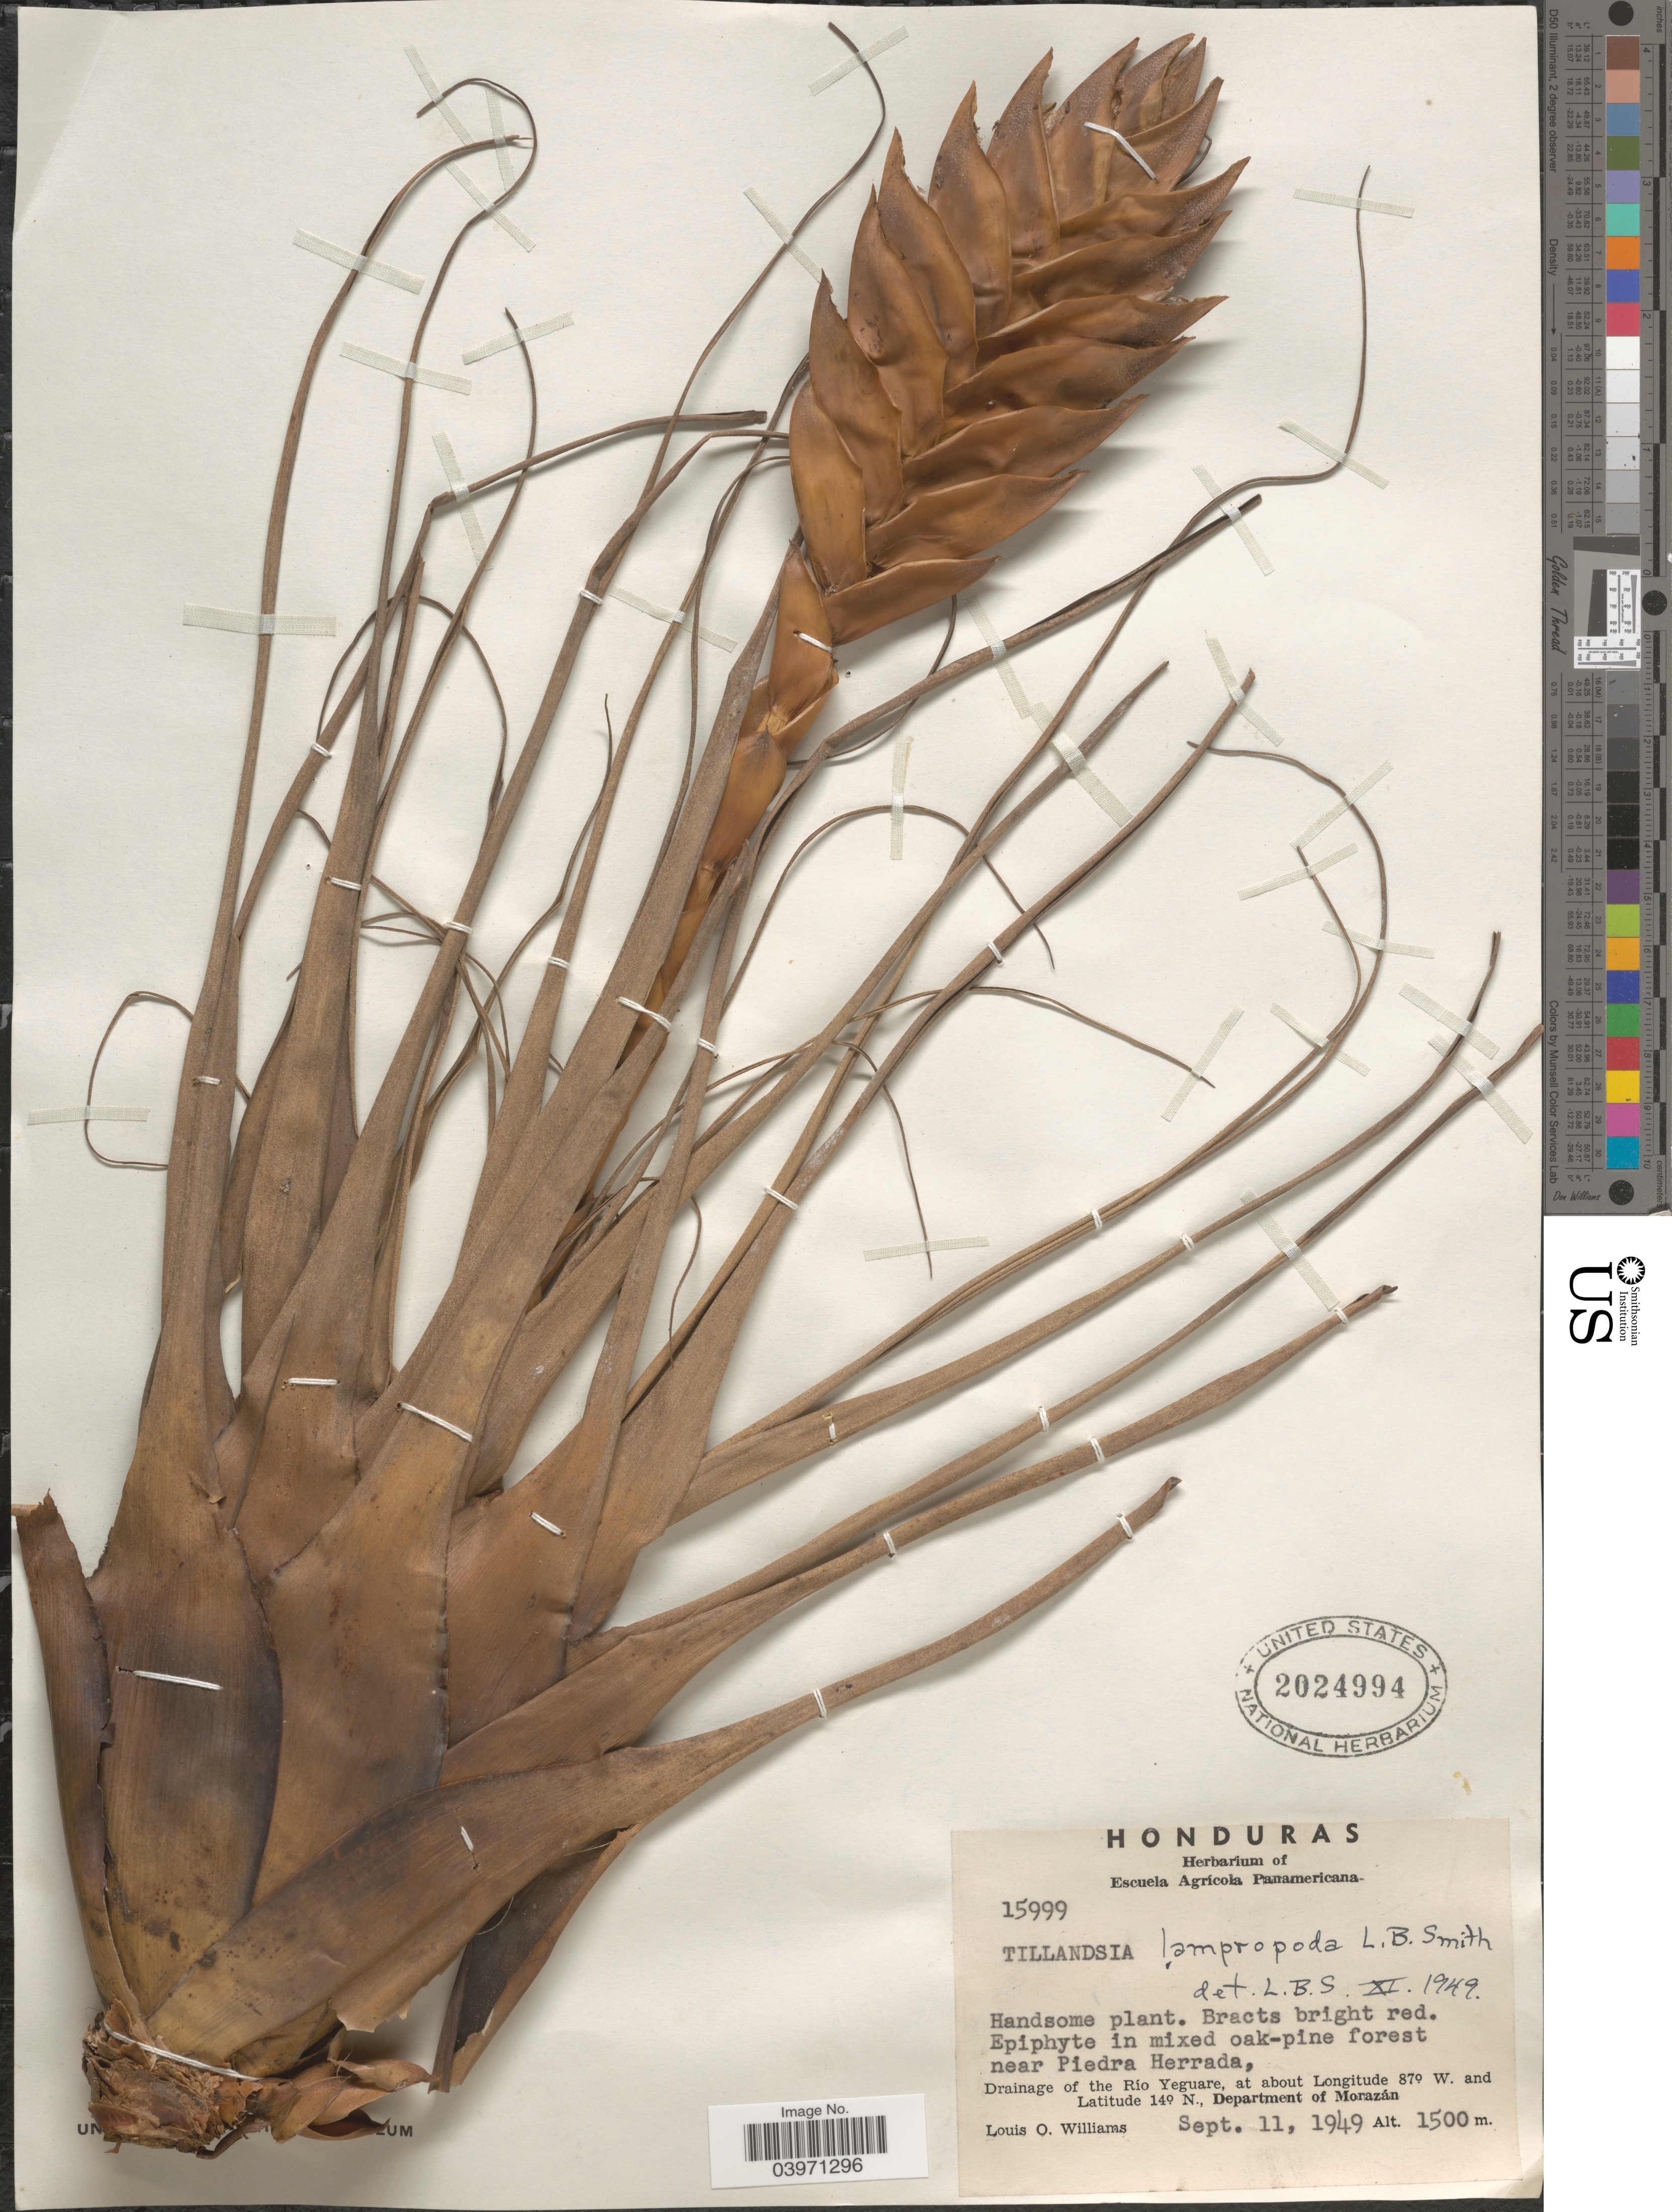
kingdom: Plantae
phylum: Tracheophyta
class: Liliopsida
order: Poales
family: Bromeliaceae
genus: Tillandsia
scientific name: Tillandsia lampropoda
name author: L.B. Sm.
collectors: L. O. Williams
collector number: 15999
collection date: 1949-09-11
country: Honduras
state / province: Fco. Morazán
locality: In mixed oak-pine forest near Piedra Herrada, Drainage of the Río Yeguare, Department of Morazán.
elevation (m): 1500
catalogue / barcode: US 2024994